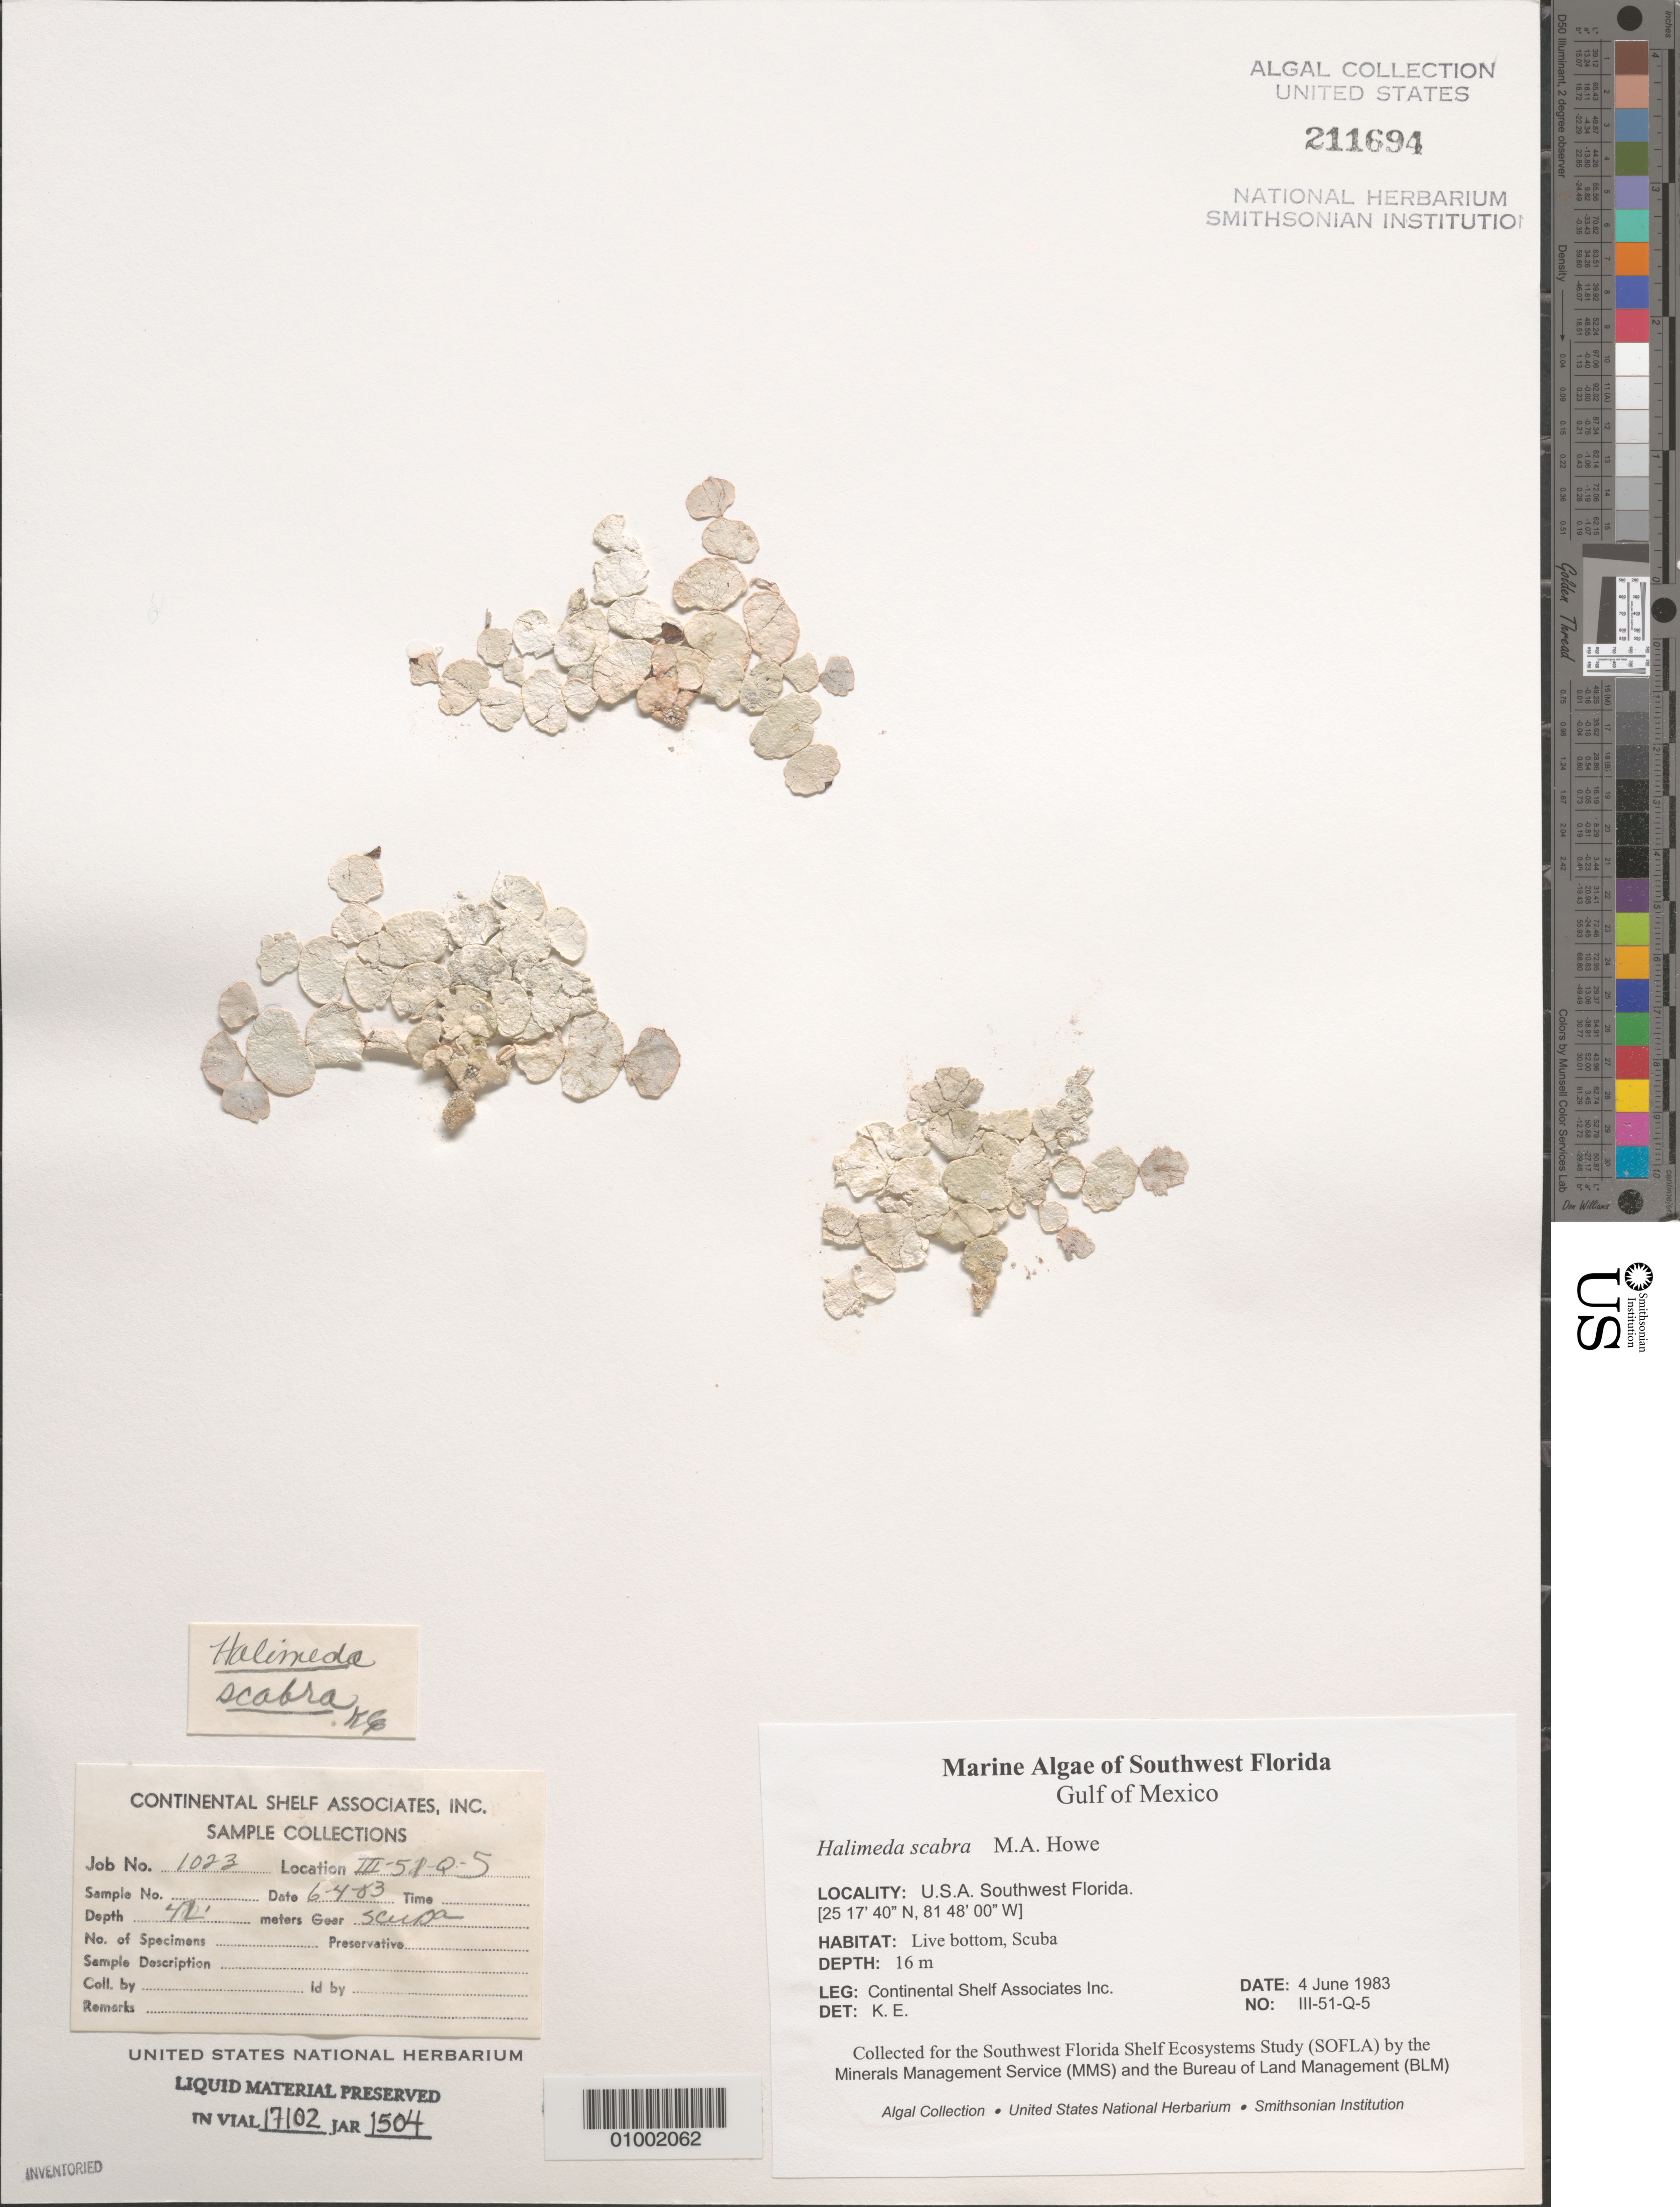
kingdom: Plantae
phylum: Chlorophyta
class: Ulvophyceae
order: Bryopsidales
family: Halimedaceae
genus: Halimeda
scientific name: Halimeda scabra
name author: M. Howe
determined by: E., K.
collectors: Continental Shelf Associates Inc.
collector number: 1023-III-51-Q-5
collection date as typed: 04 Jun 1983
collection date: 1983-06-04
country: United States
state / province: Florida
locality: Gulf of Mexico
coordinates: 25 17'40"N, 81 48'00"W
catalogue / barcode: US 211694